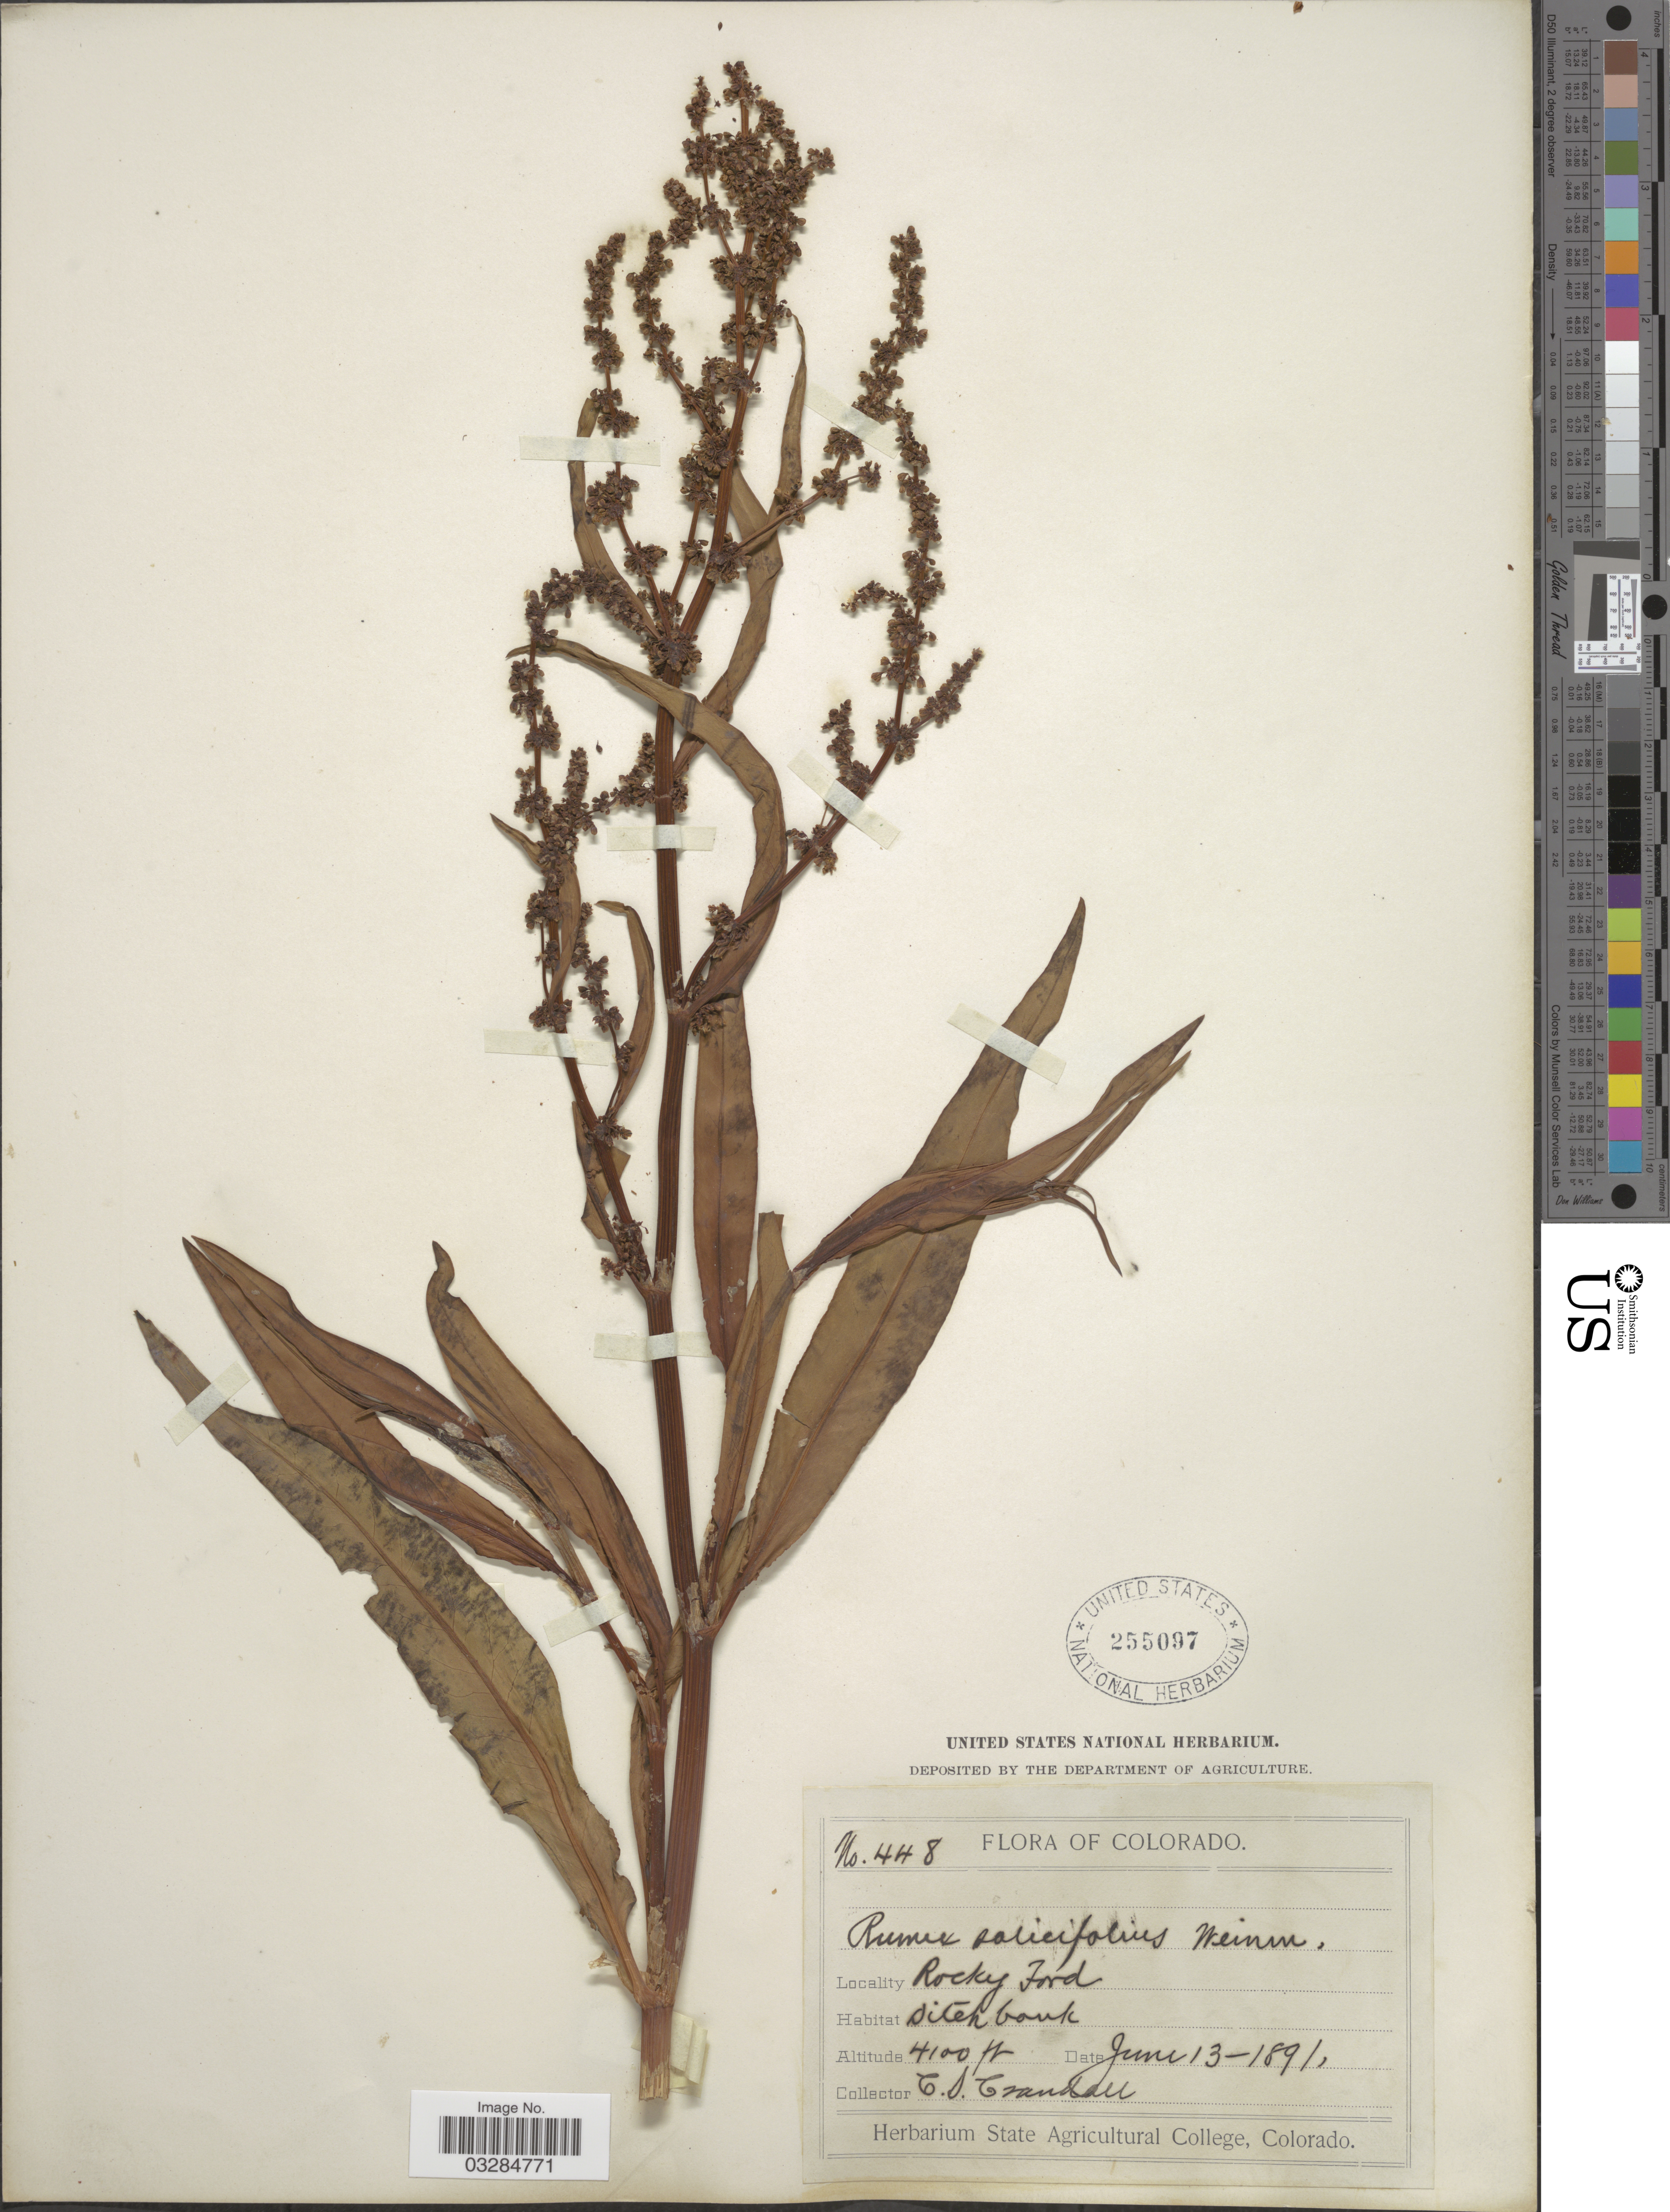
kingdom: Plantae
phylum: Tracheophyta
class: Magnoliopsida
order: Caryophyllales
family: Polygonaceae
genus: Rumex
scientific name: Rumex triangulivalvis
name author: (Danser) Rech. f.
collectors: C. Crandall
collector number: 448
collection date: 1891-06-13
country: United States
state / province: Colorado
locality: Rocky Ford.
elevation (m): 1250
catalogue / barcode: US 255097